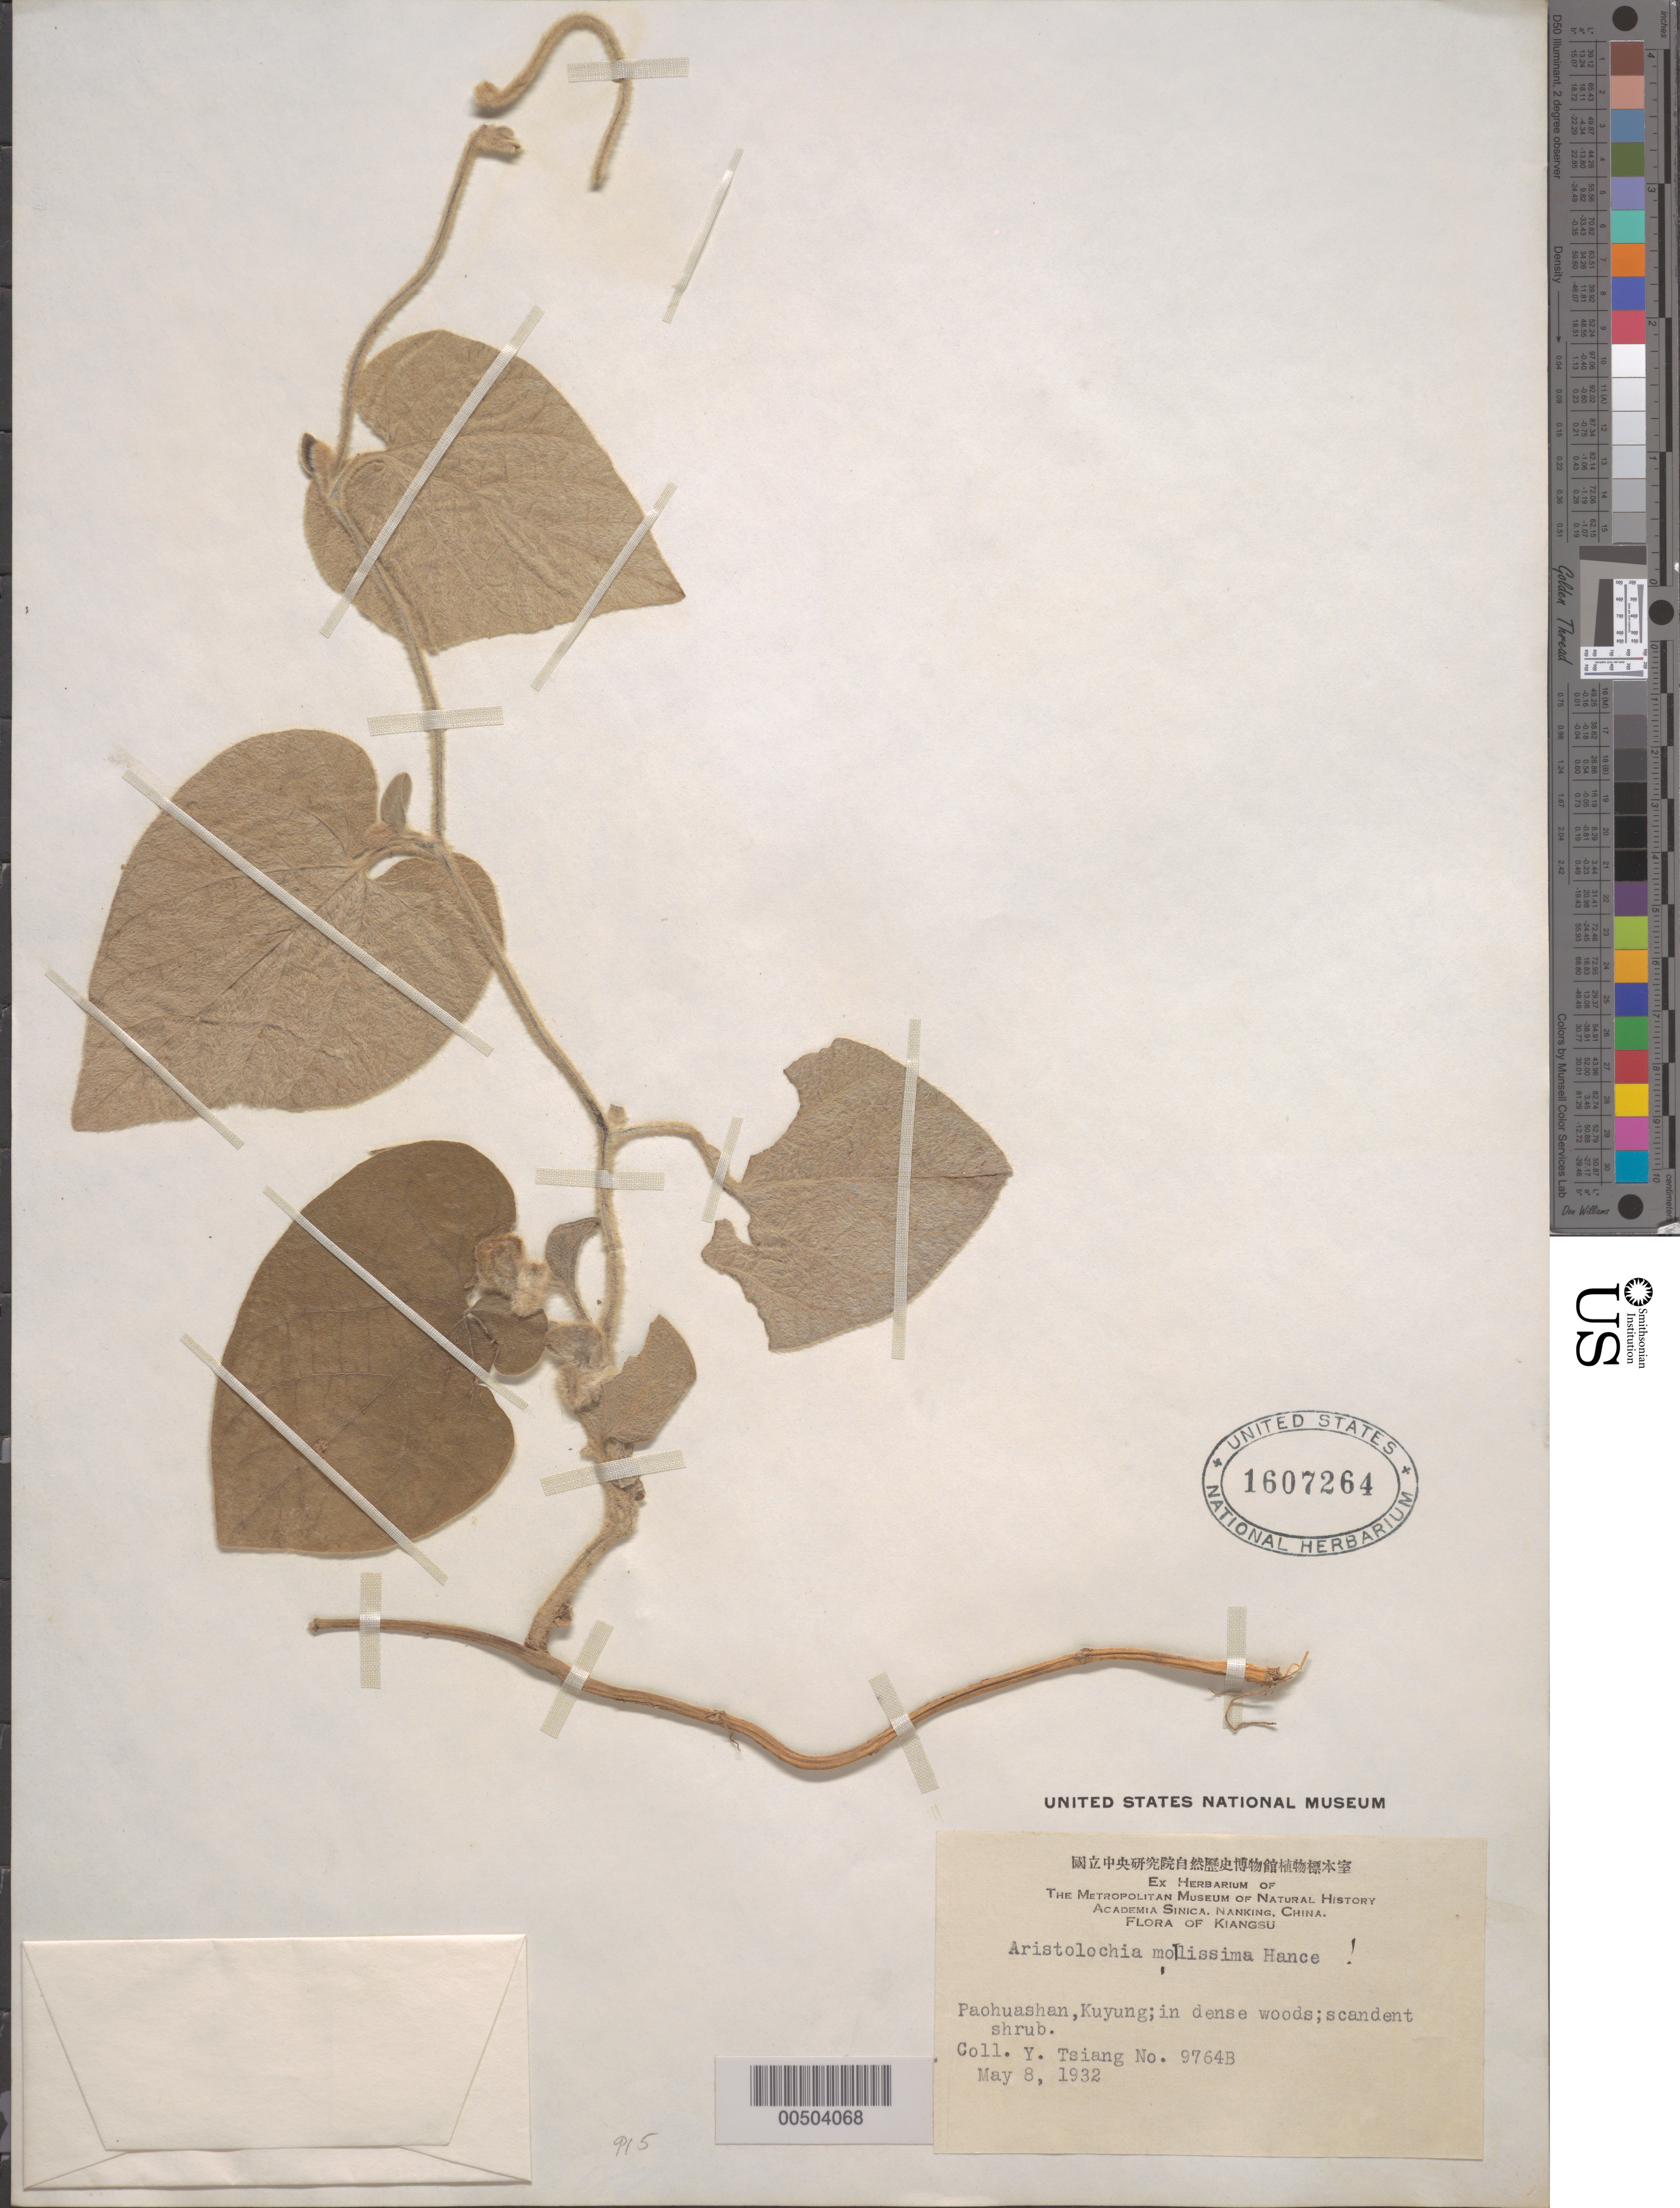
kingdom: Plantae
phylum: Tracheophyta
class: Magnoliopsida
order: Piperales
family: Aristolochiaceae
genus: Aristolochia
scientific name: Aristolochia mollissima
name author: Hance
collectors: Y. Tsiang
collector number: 9764b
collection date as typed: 08 May 1932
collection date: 1932-05-08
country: China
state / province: Jiangsu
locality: Paohuashan, Kuyung (Jurong) District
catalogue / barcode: US 1607264